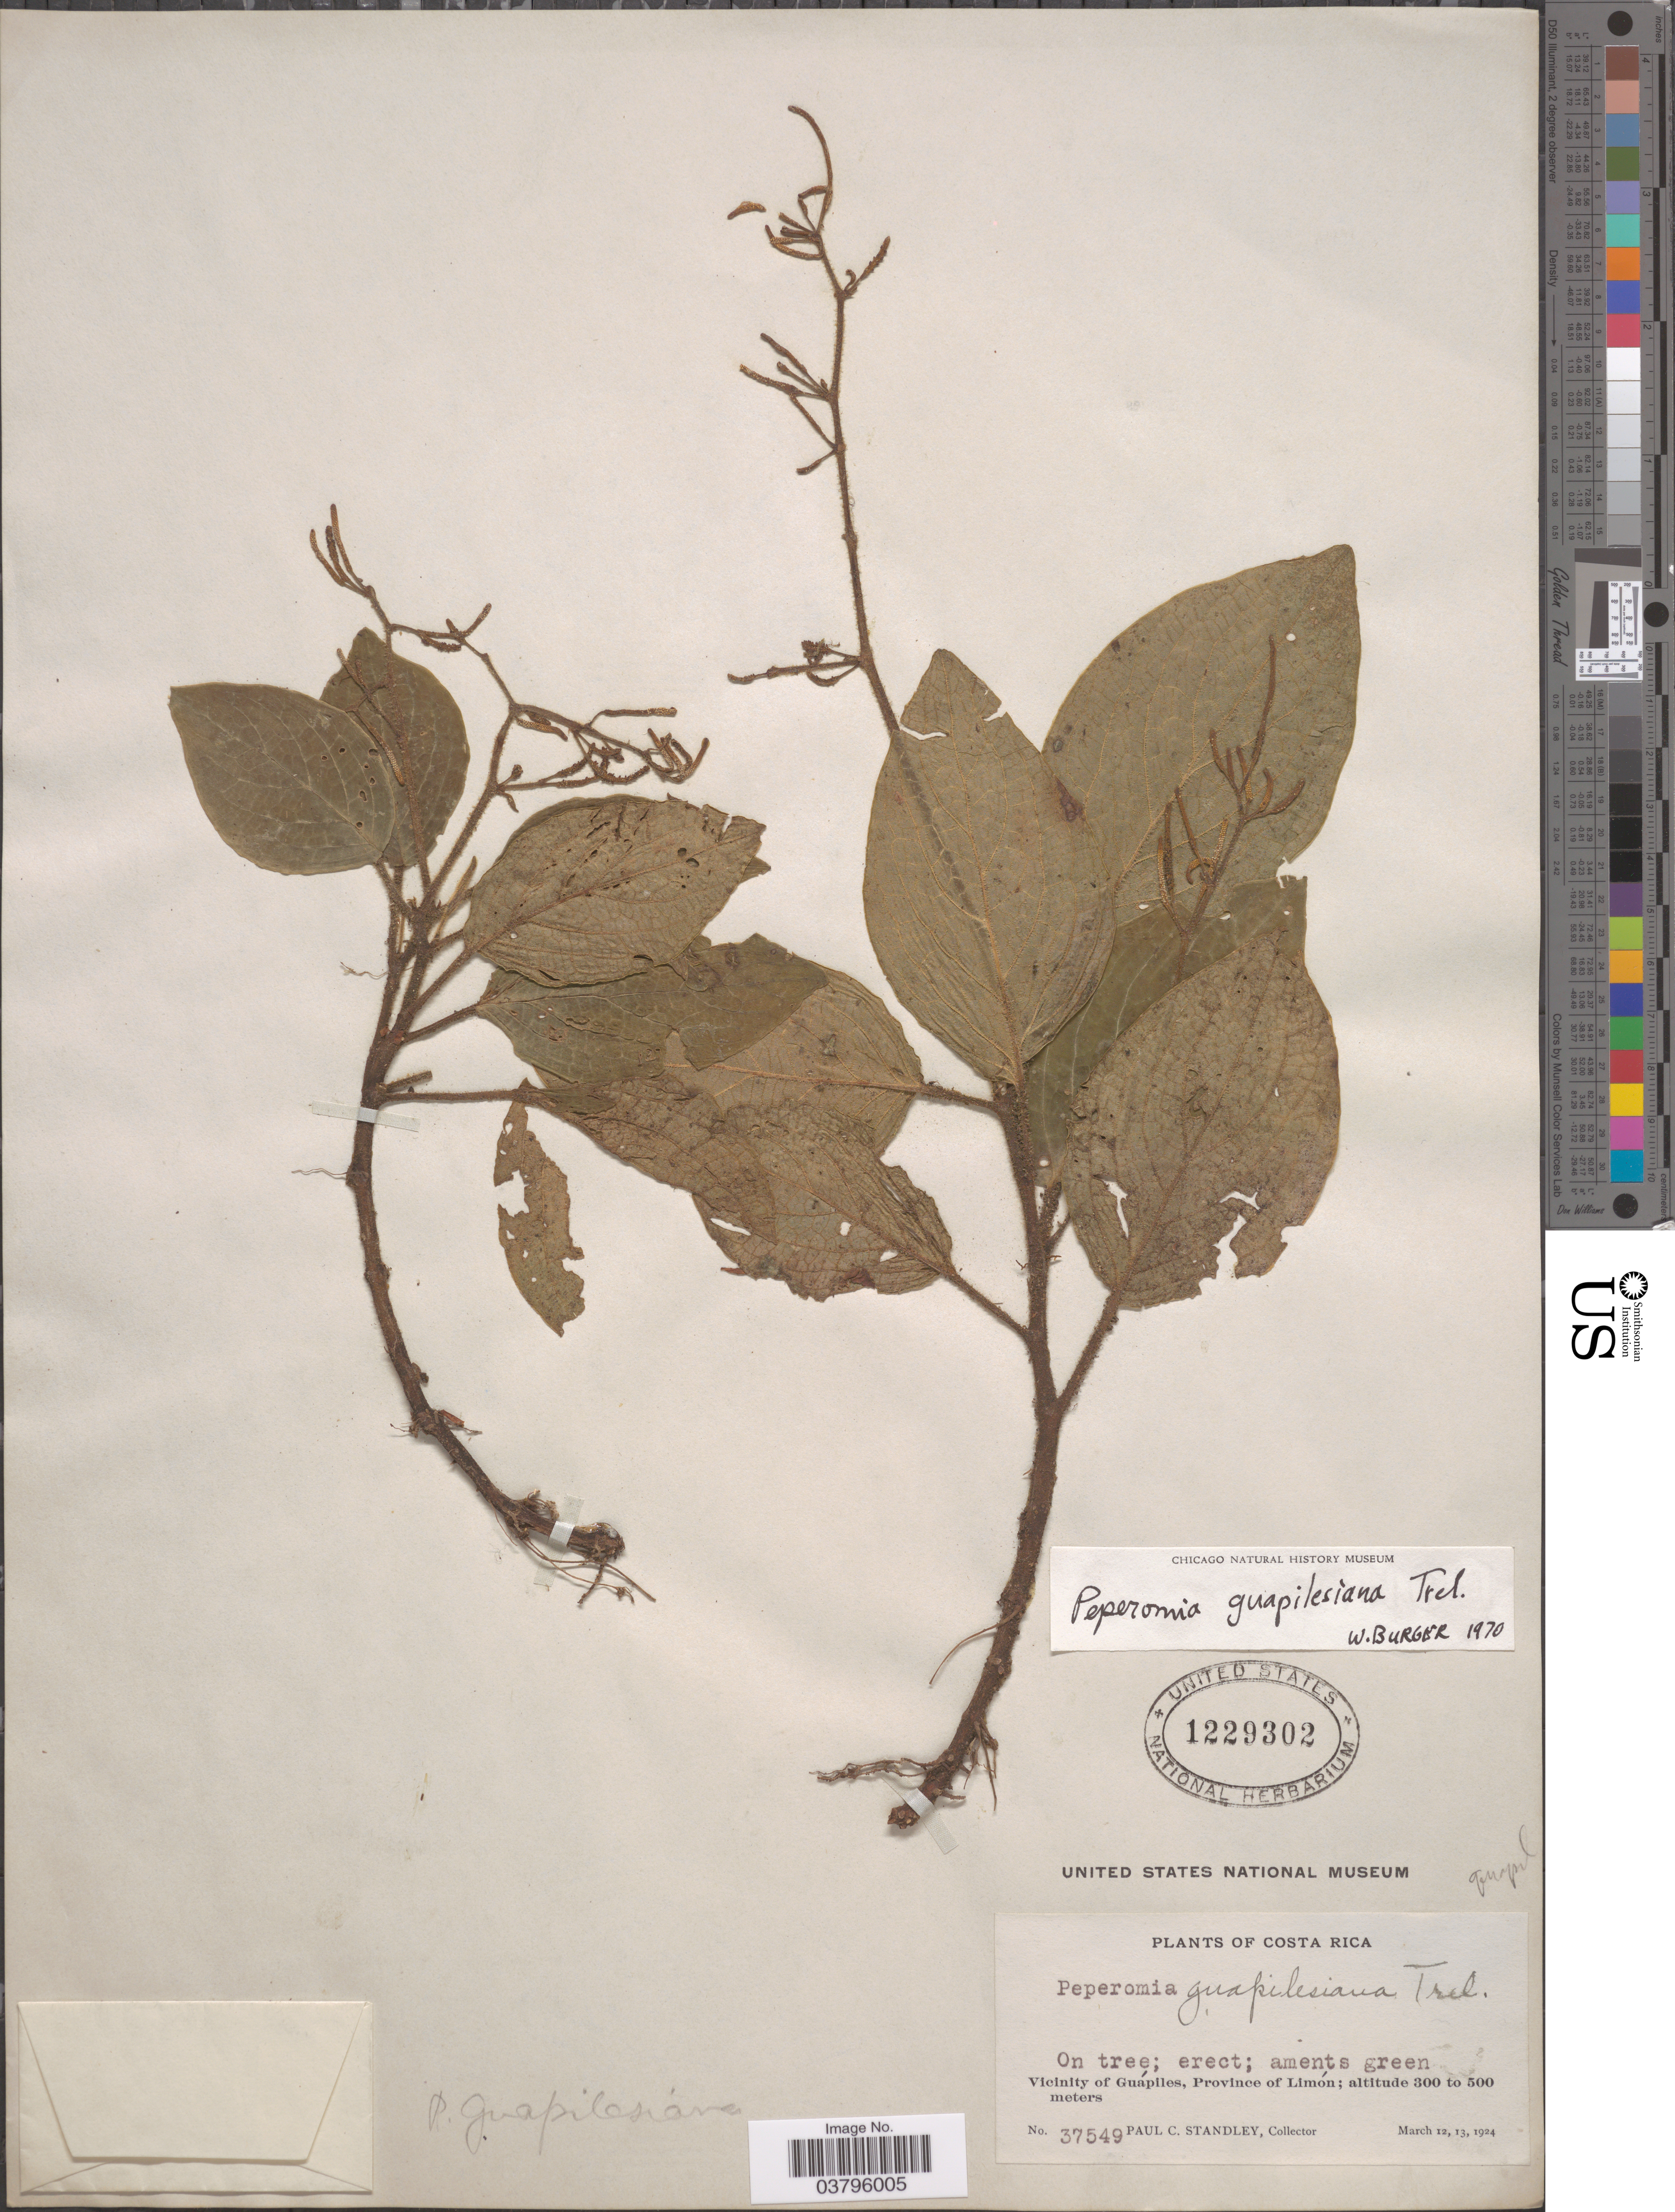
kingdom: Plantae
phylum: Tracheophyta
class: Magnoliopsida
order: Piperales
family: Piperaceae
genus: Peperomia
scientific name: Peperomia guapilesiana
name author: Trel.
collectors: P. C. Standley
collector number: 37549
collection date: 1924-03-12/1924-03-13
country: Costa Rica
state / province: Limón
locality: Vicinity of Guápiles.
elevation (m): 300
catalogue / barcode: US 1229302